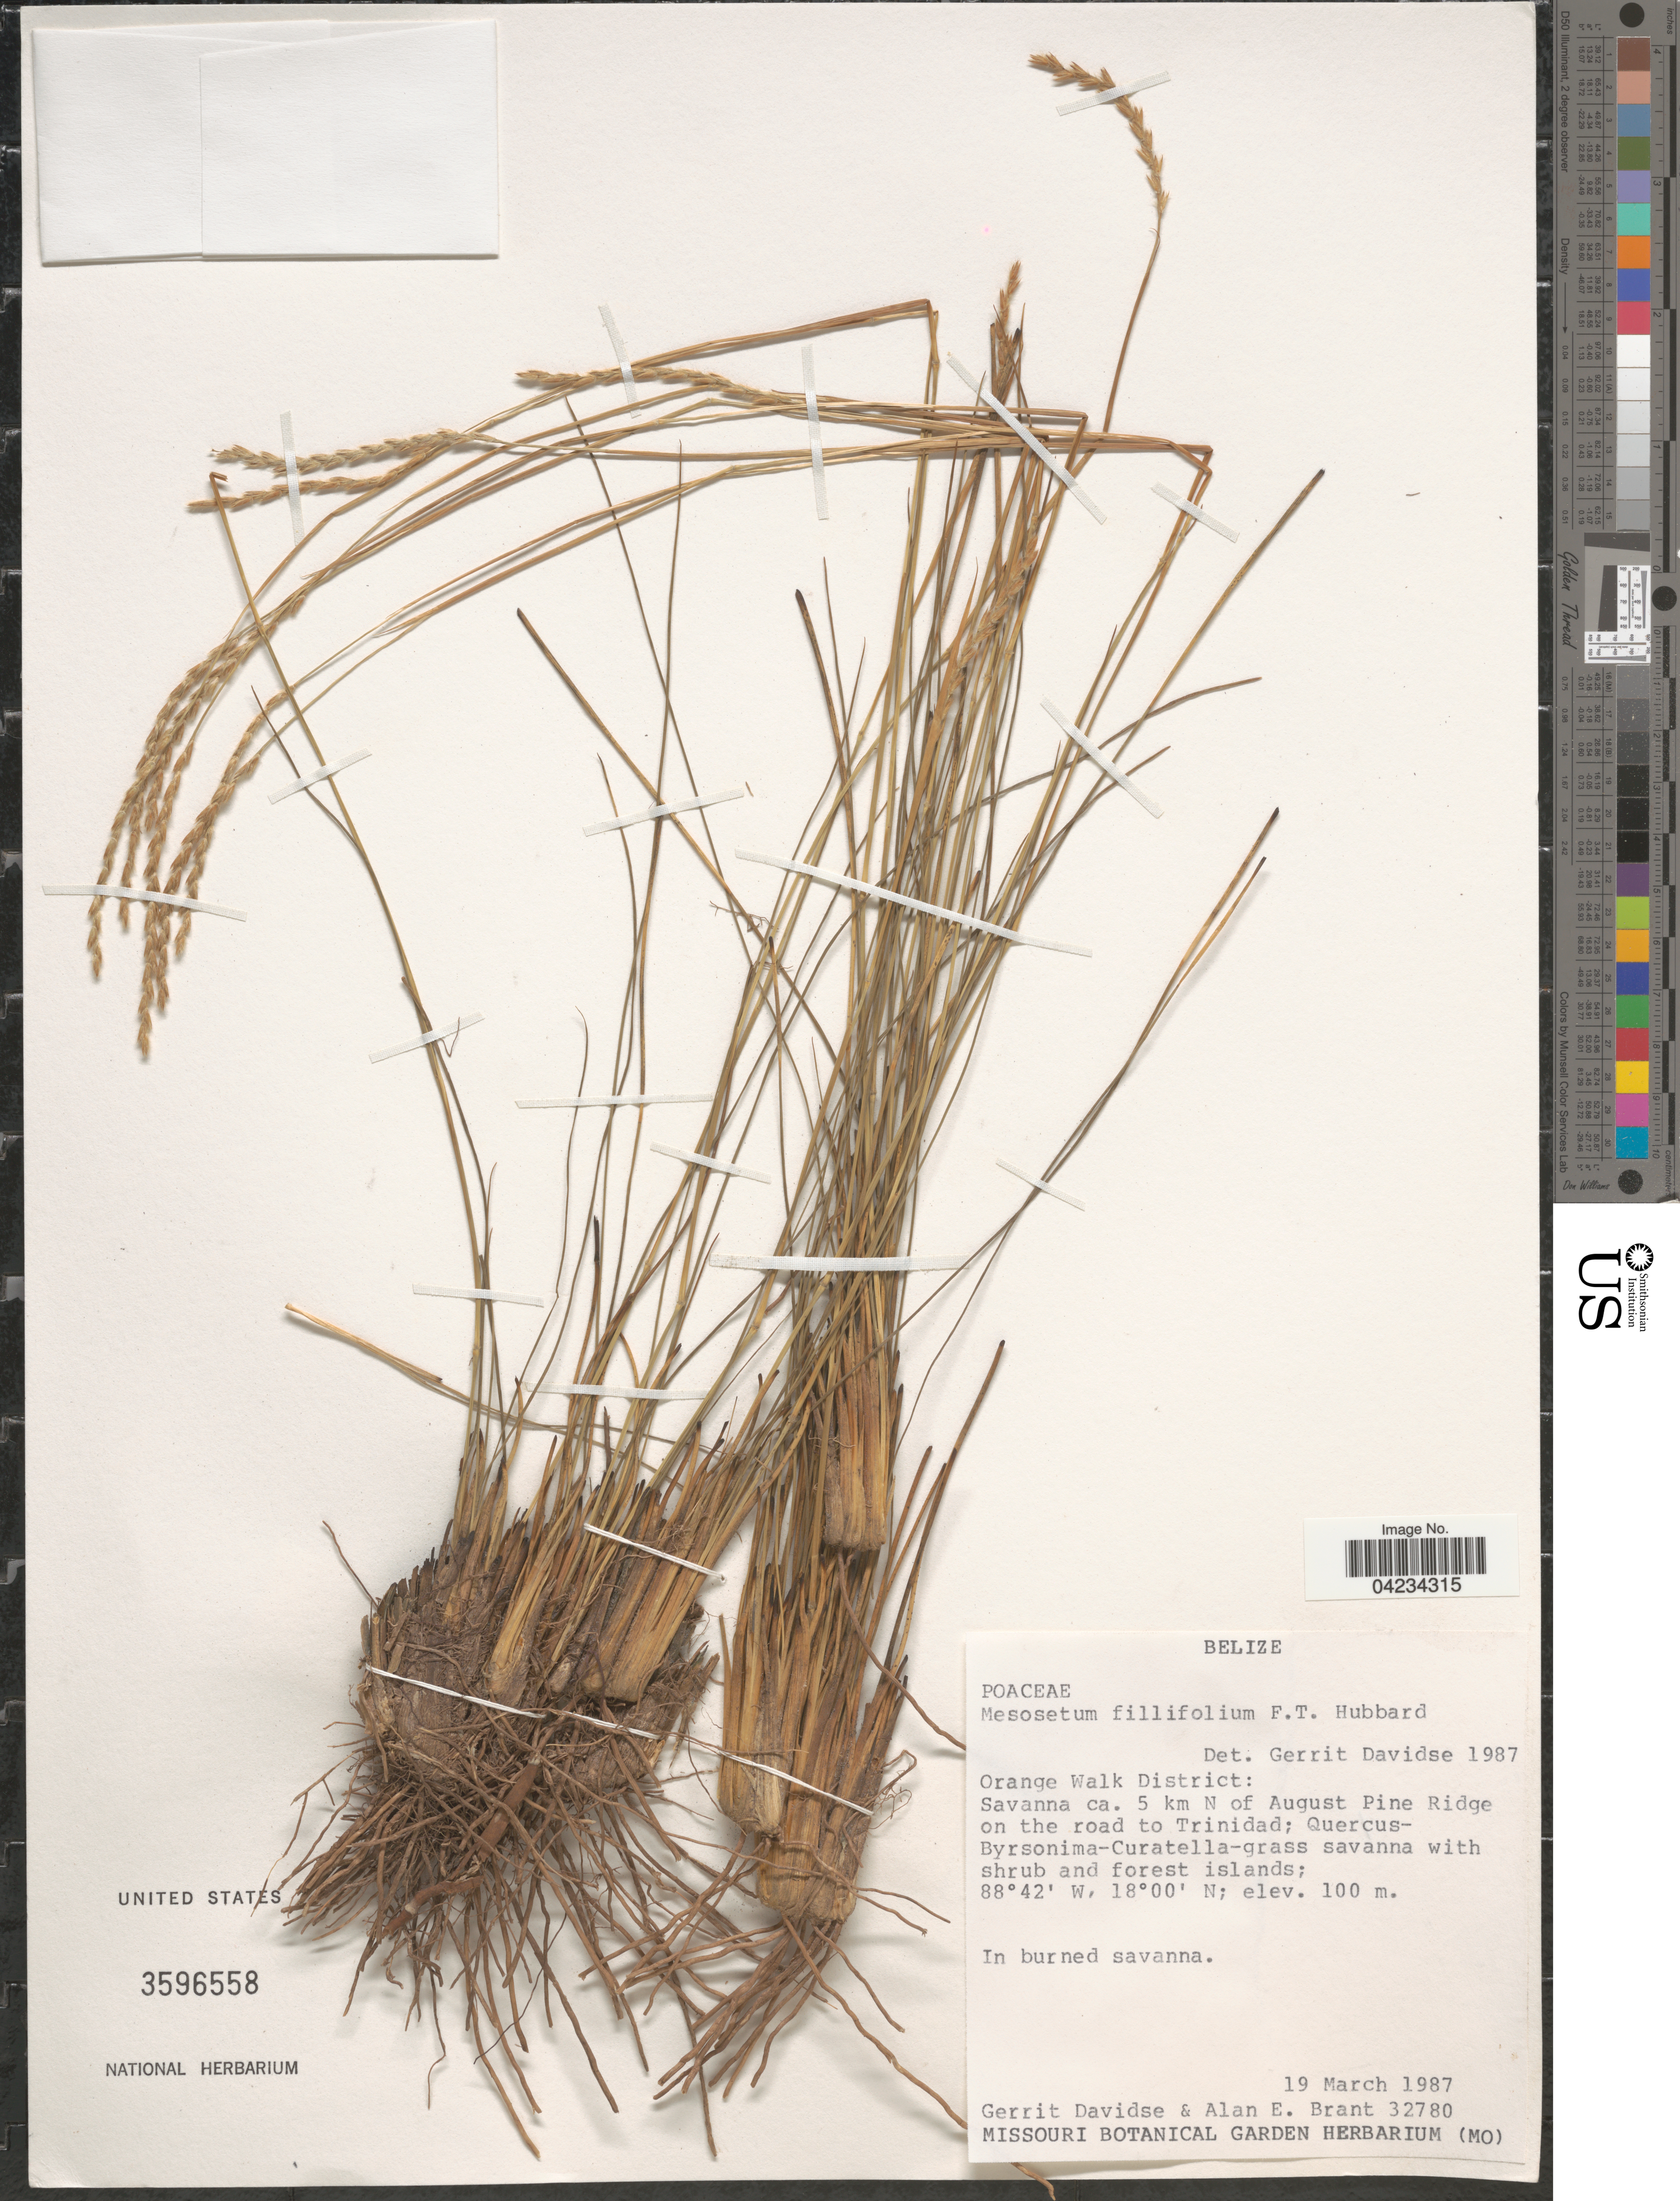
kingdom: Plantae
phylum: Tracheophyta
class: Liliopsida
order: Poales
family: Poaceae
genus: Mesosetum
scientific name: Mesosetum filifolium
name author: F.T. Hubb.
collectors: G. Davidse & A. Brant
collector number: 32780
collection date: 1987-03-19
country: Belize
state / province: Orange Walk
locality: Orange Walk District: Savanna ca. 5 km N of August Pine Ridge on the road to Trinidad.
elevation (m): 100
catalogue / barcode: US 3596558